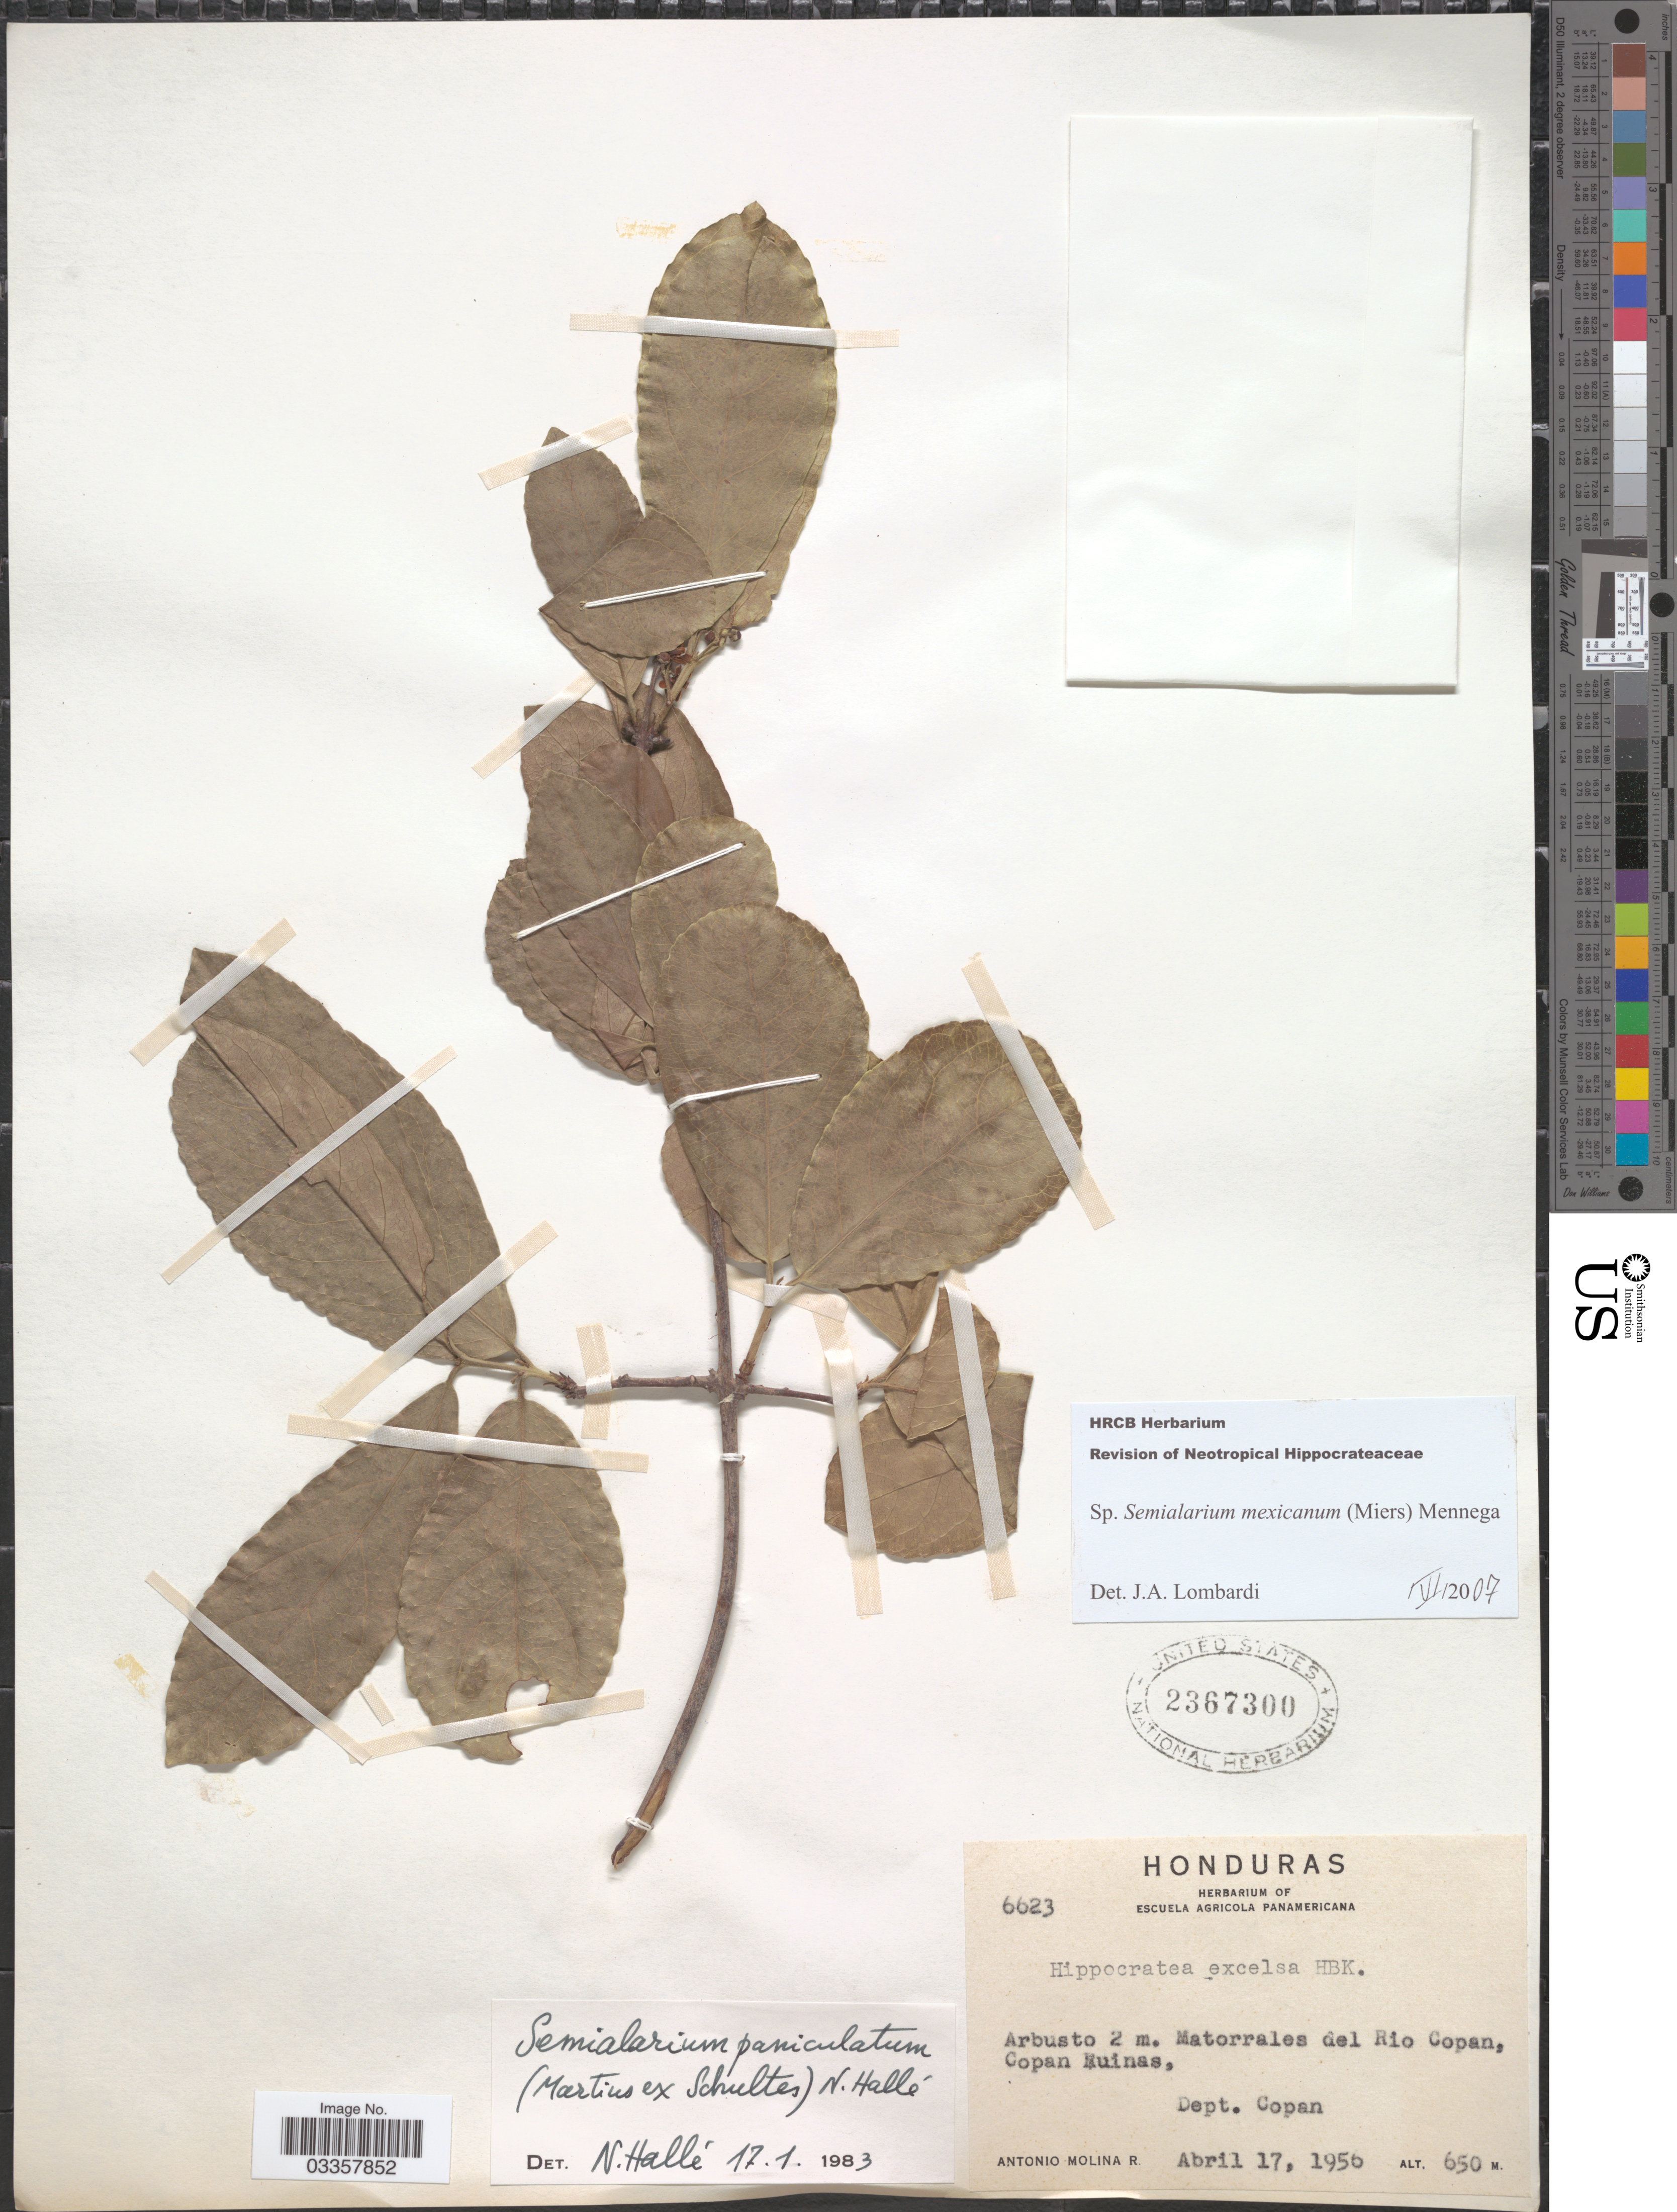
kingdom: Plantae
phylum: Tracheophyta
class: Magnoliopsida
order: Celastrales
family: Celastraceae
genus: Semialarium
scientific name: Semialarium mexicanum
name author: (Miers) Mennega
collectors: A. Molina R.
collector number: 6623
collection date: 1956-04-17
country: Honduras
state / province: Copán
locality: Matorrales del Rio Copan, Copan Ruinas, Dept. Copan.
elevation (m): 650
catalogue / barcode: US 2367300